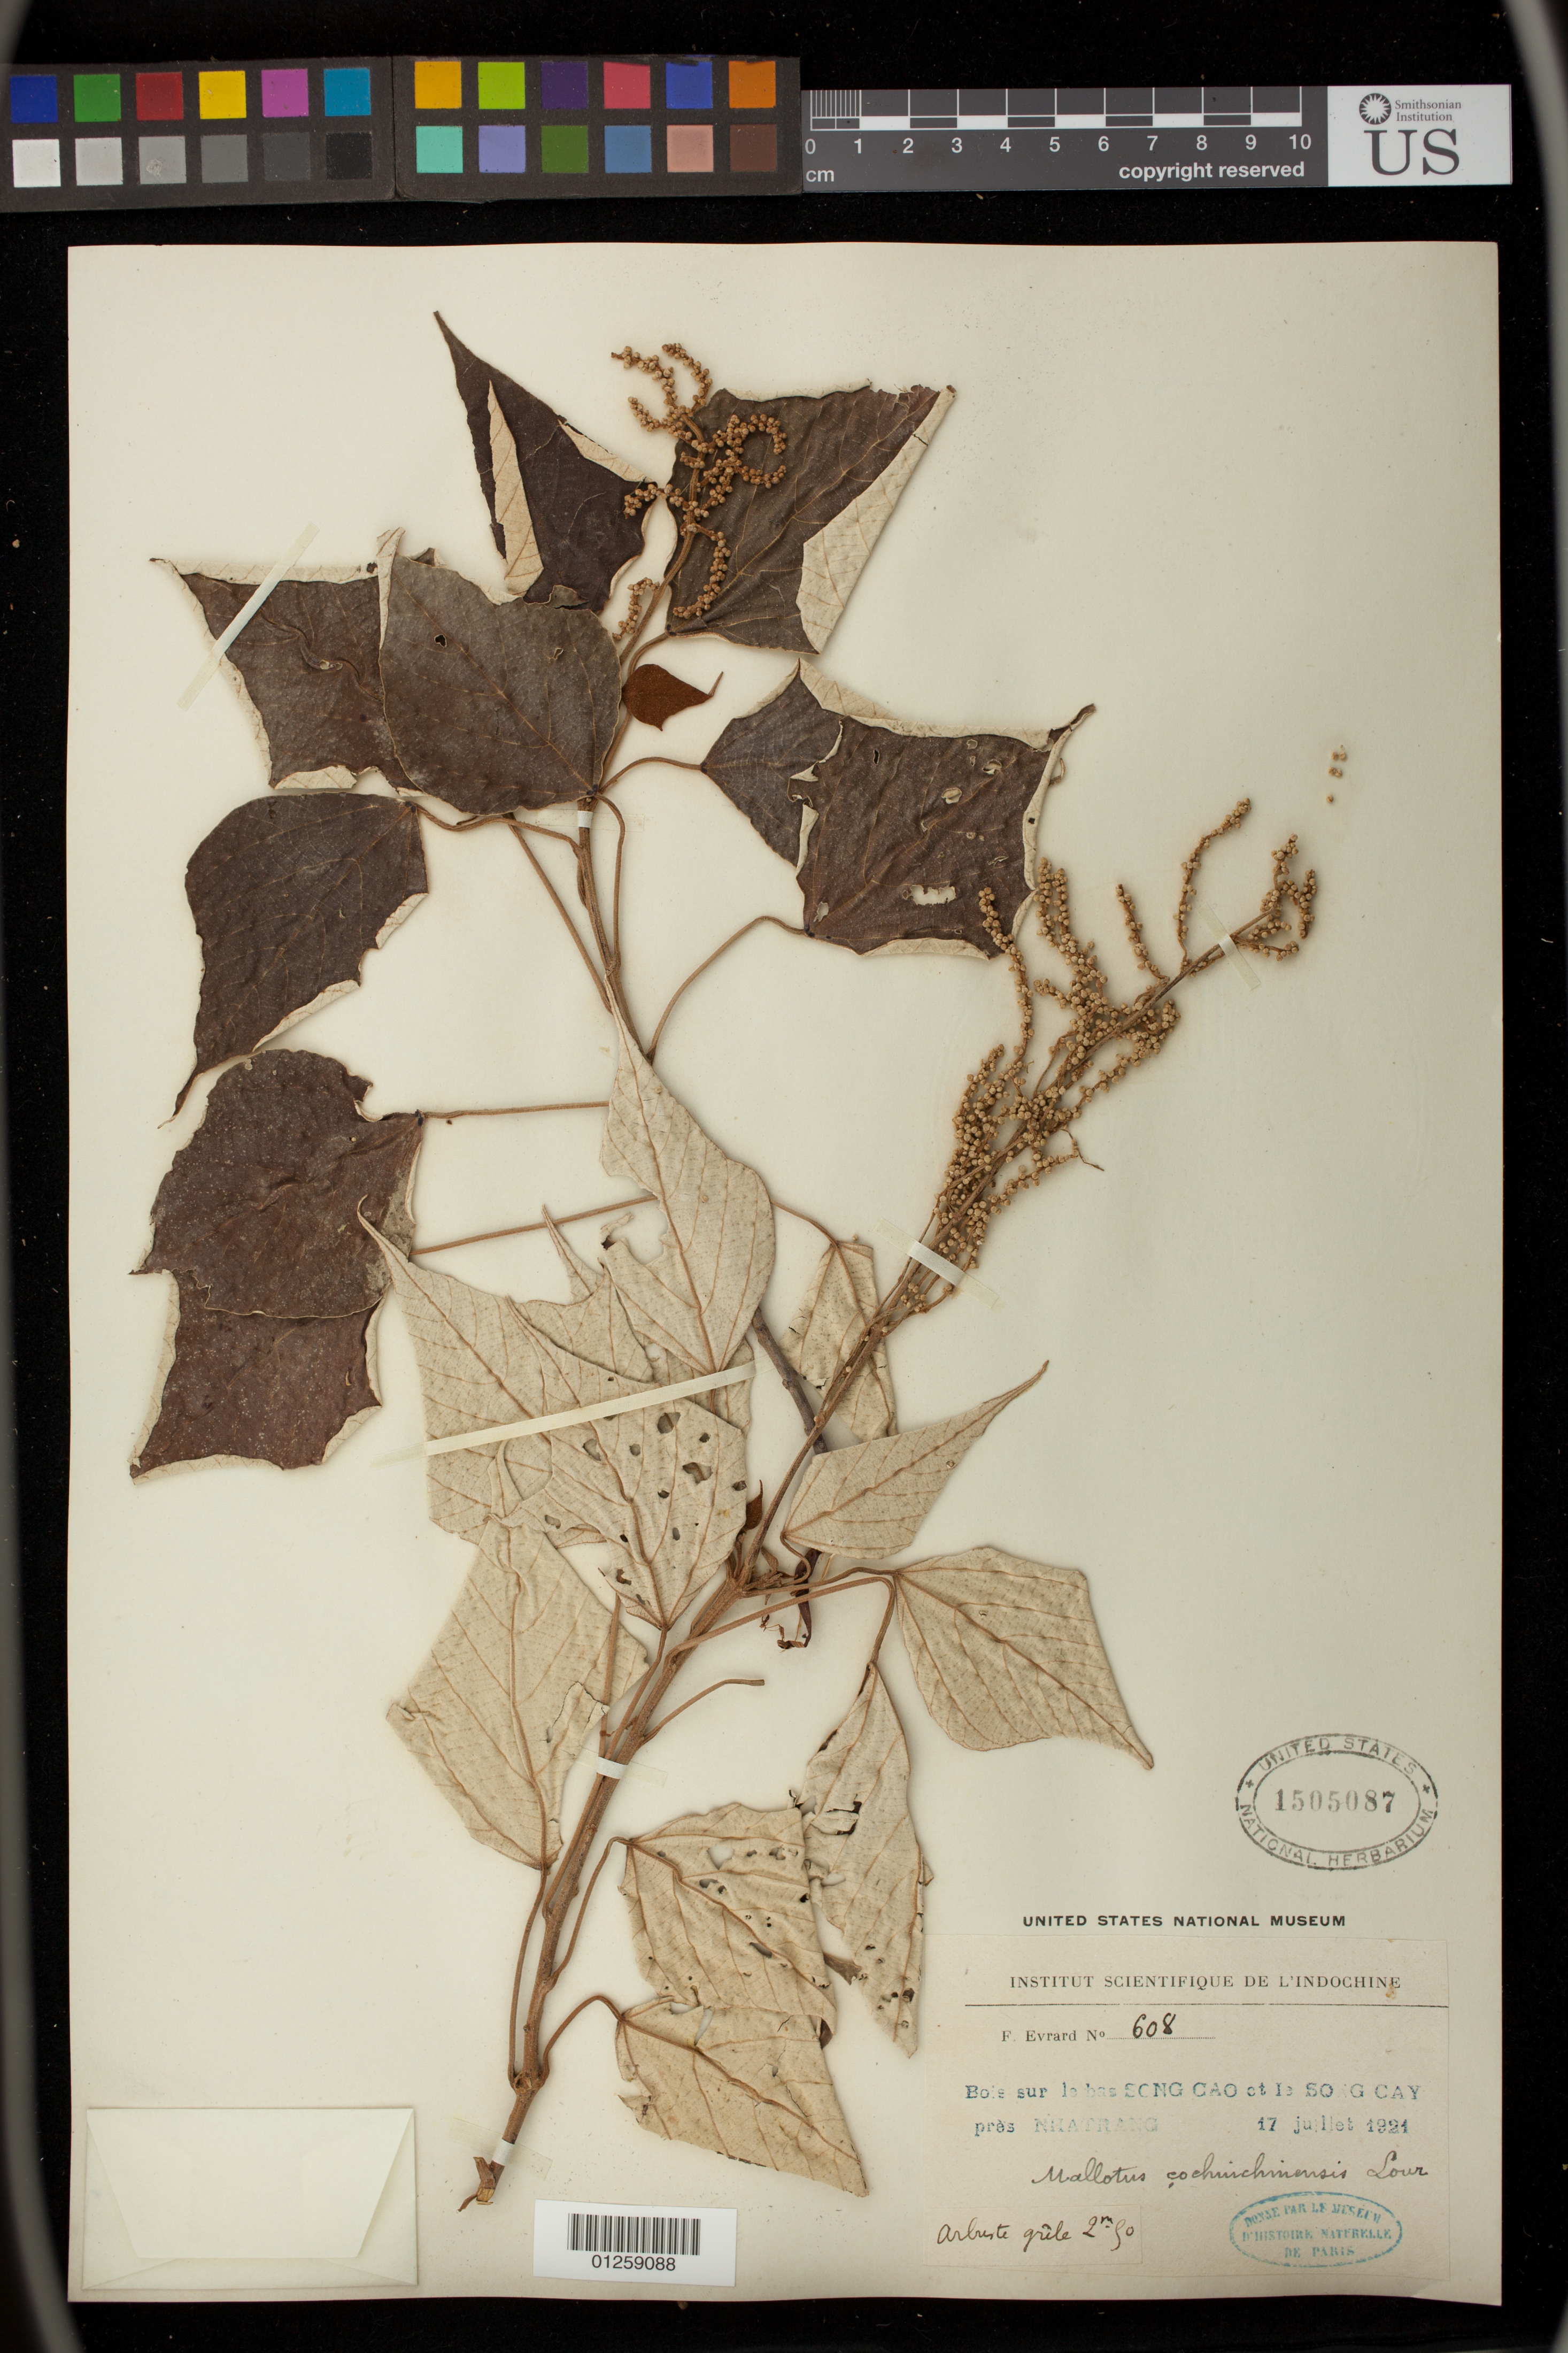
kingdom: Plantae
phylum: Tracheophyta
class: Magnoliopsida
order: Malpighiales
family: Euphorbiaceae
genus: Mallotus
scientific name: Mallotus paniculatus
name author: (Lam.) Müll. Arg.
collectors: F. Evrard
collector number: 608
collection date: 1921-07-17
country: Vietnam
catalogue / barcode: US 1505087